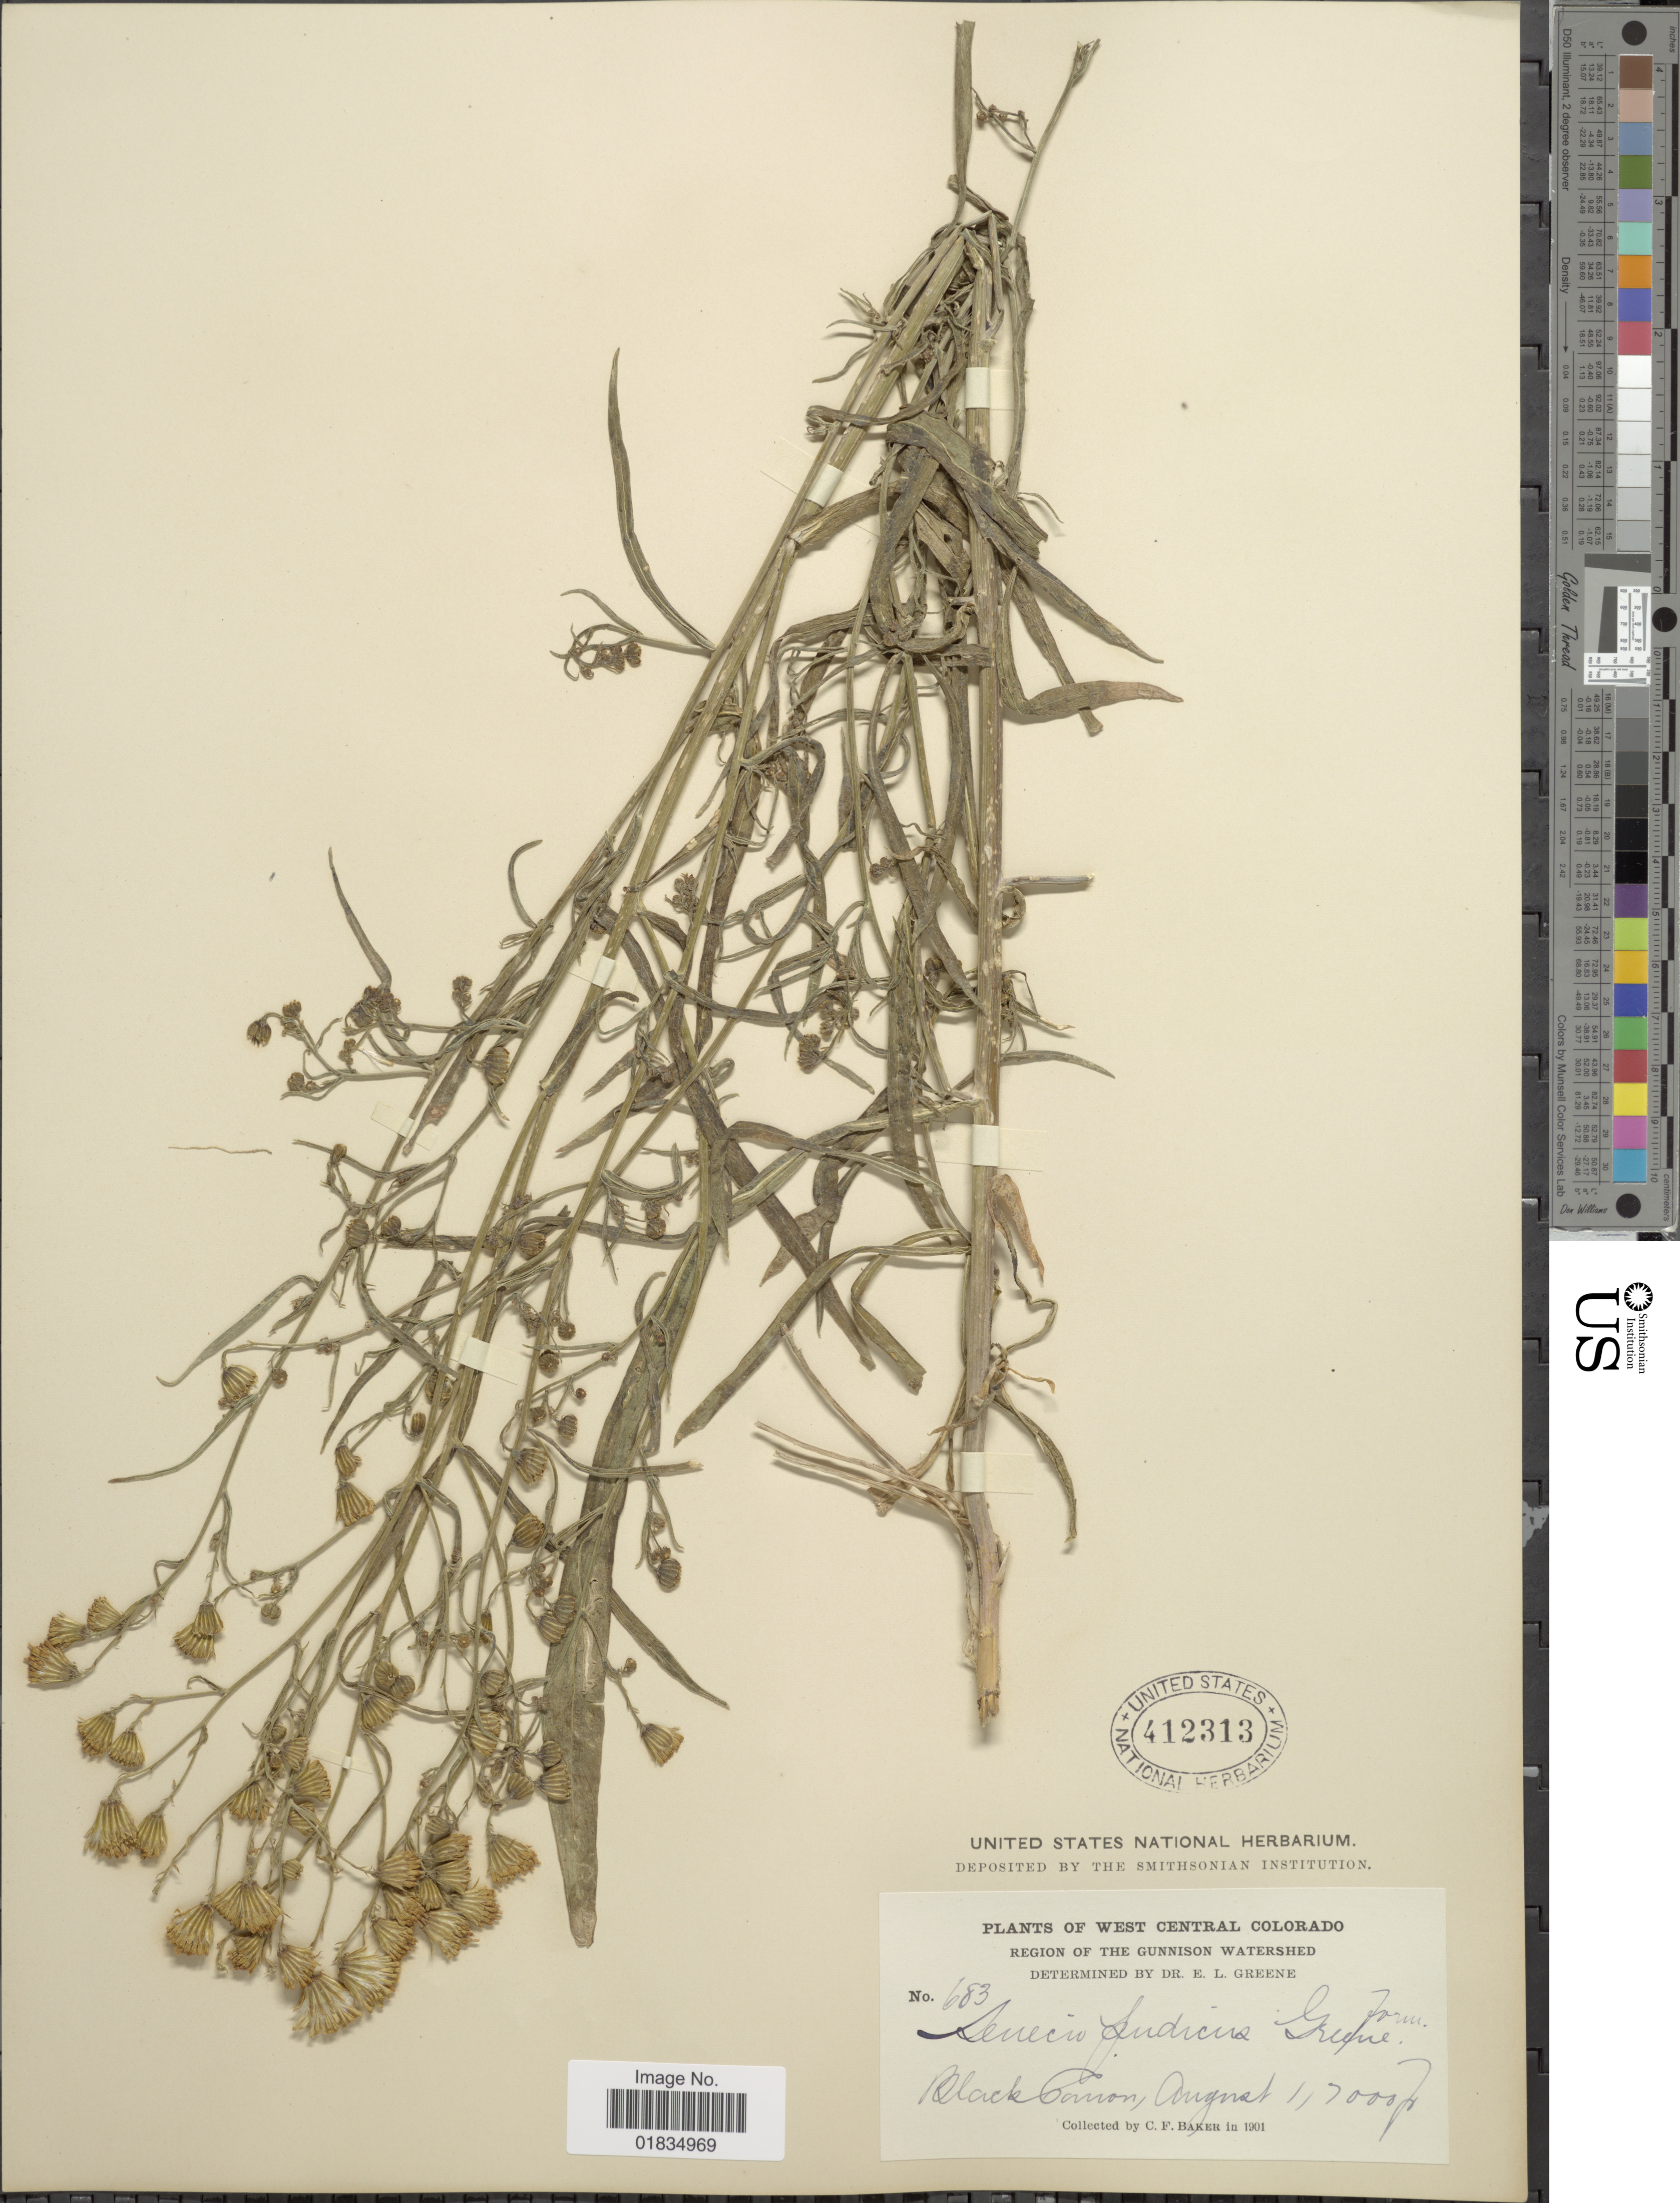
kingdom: Plantae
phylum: Tracheophyta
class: Magnoliopsida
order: Asterales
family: Asteraceae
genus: Senecio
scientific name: Senecio pudicus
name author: Greene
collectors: C. F. Baker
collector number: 683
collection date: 1901-08-01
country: United States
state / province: Colorado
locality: West Central Colorado, Region of the Gunnison Watershed. Black Canon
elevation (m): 2134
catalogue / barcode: US 412313